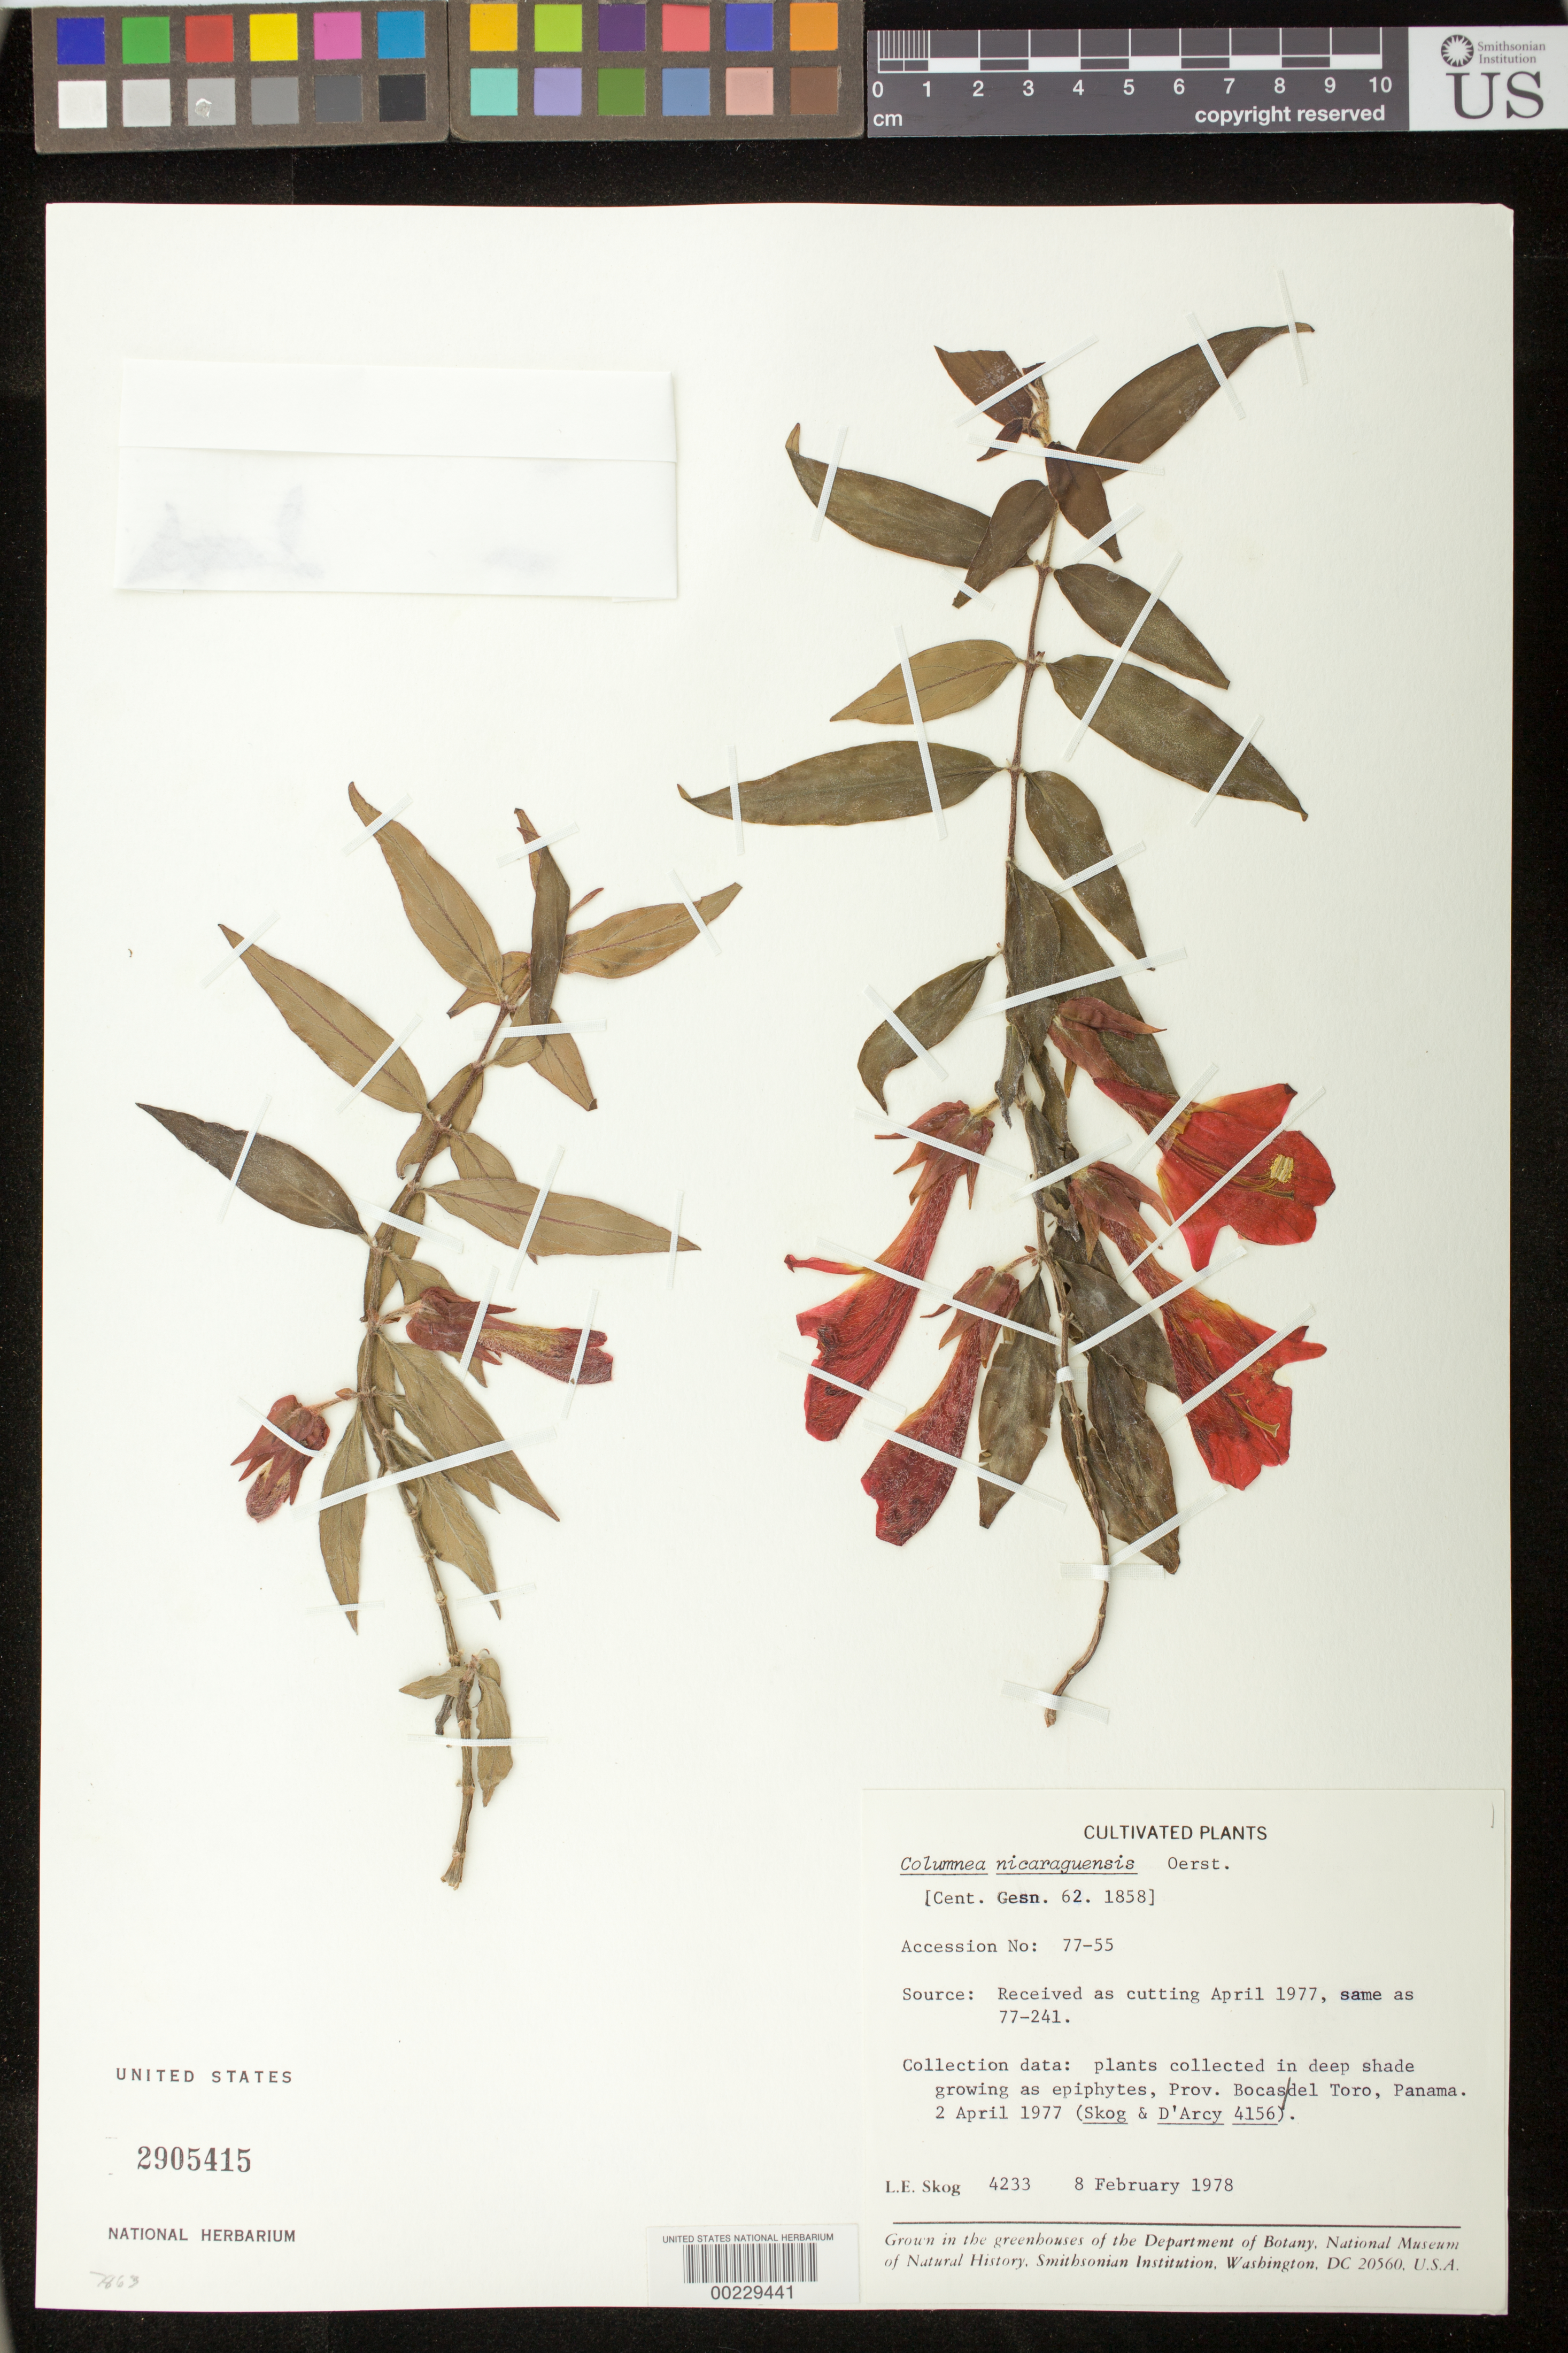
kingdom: Plantae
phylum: Tracheophyta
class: Magnoliopsida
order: Lamiales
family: Gesneriaceae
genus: Columnea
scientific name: Columnea nicaraguensis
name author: Oerst.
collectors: L. E. Skog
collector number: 4233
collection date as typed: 08 Feb 1978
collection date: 1978-02-08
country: Panama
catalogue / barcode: US 2905415